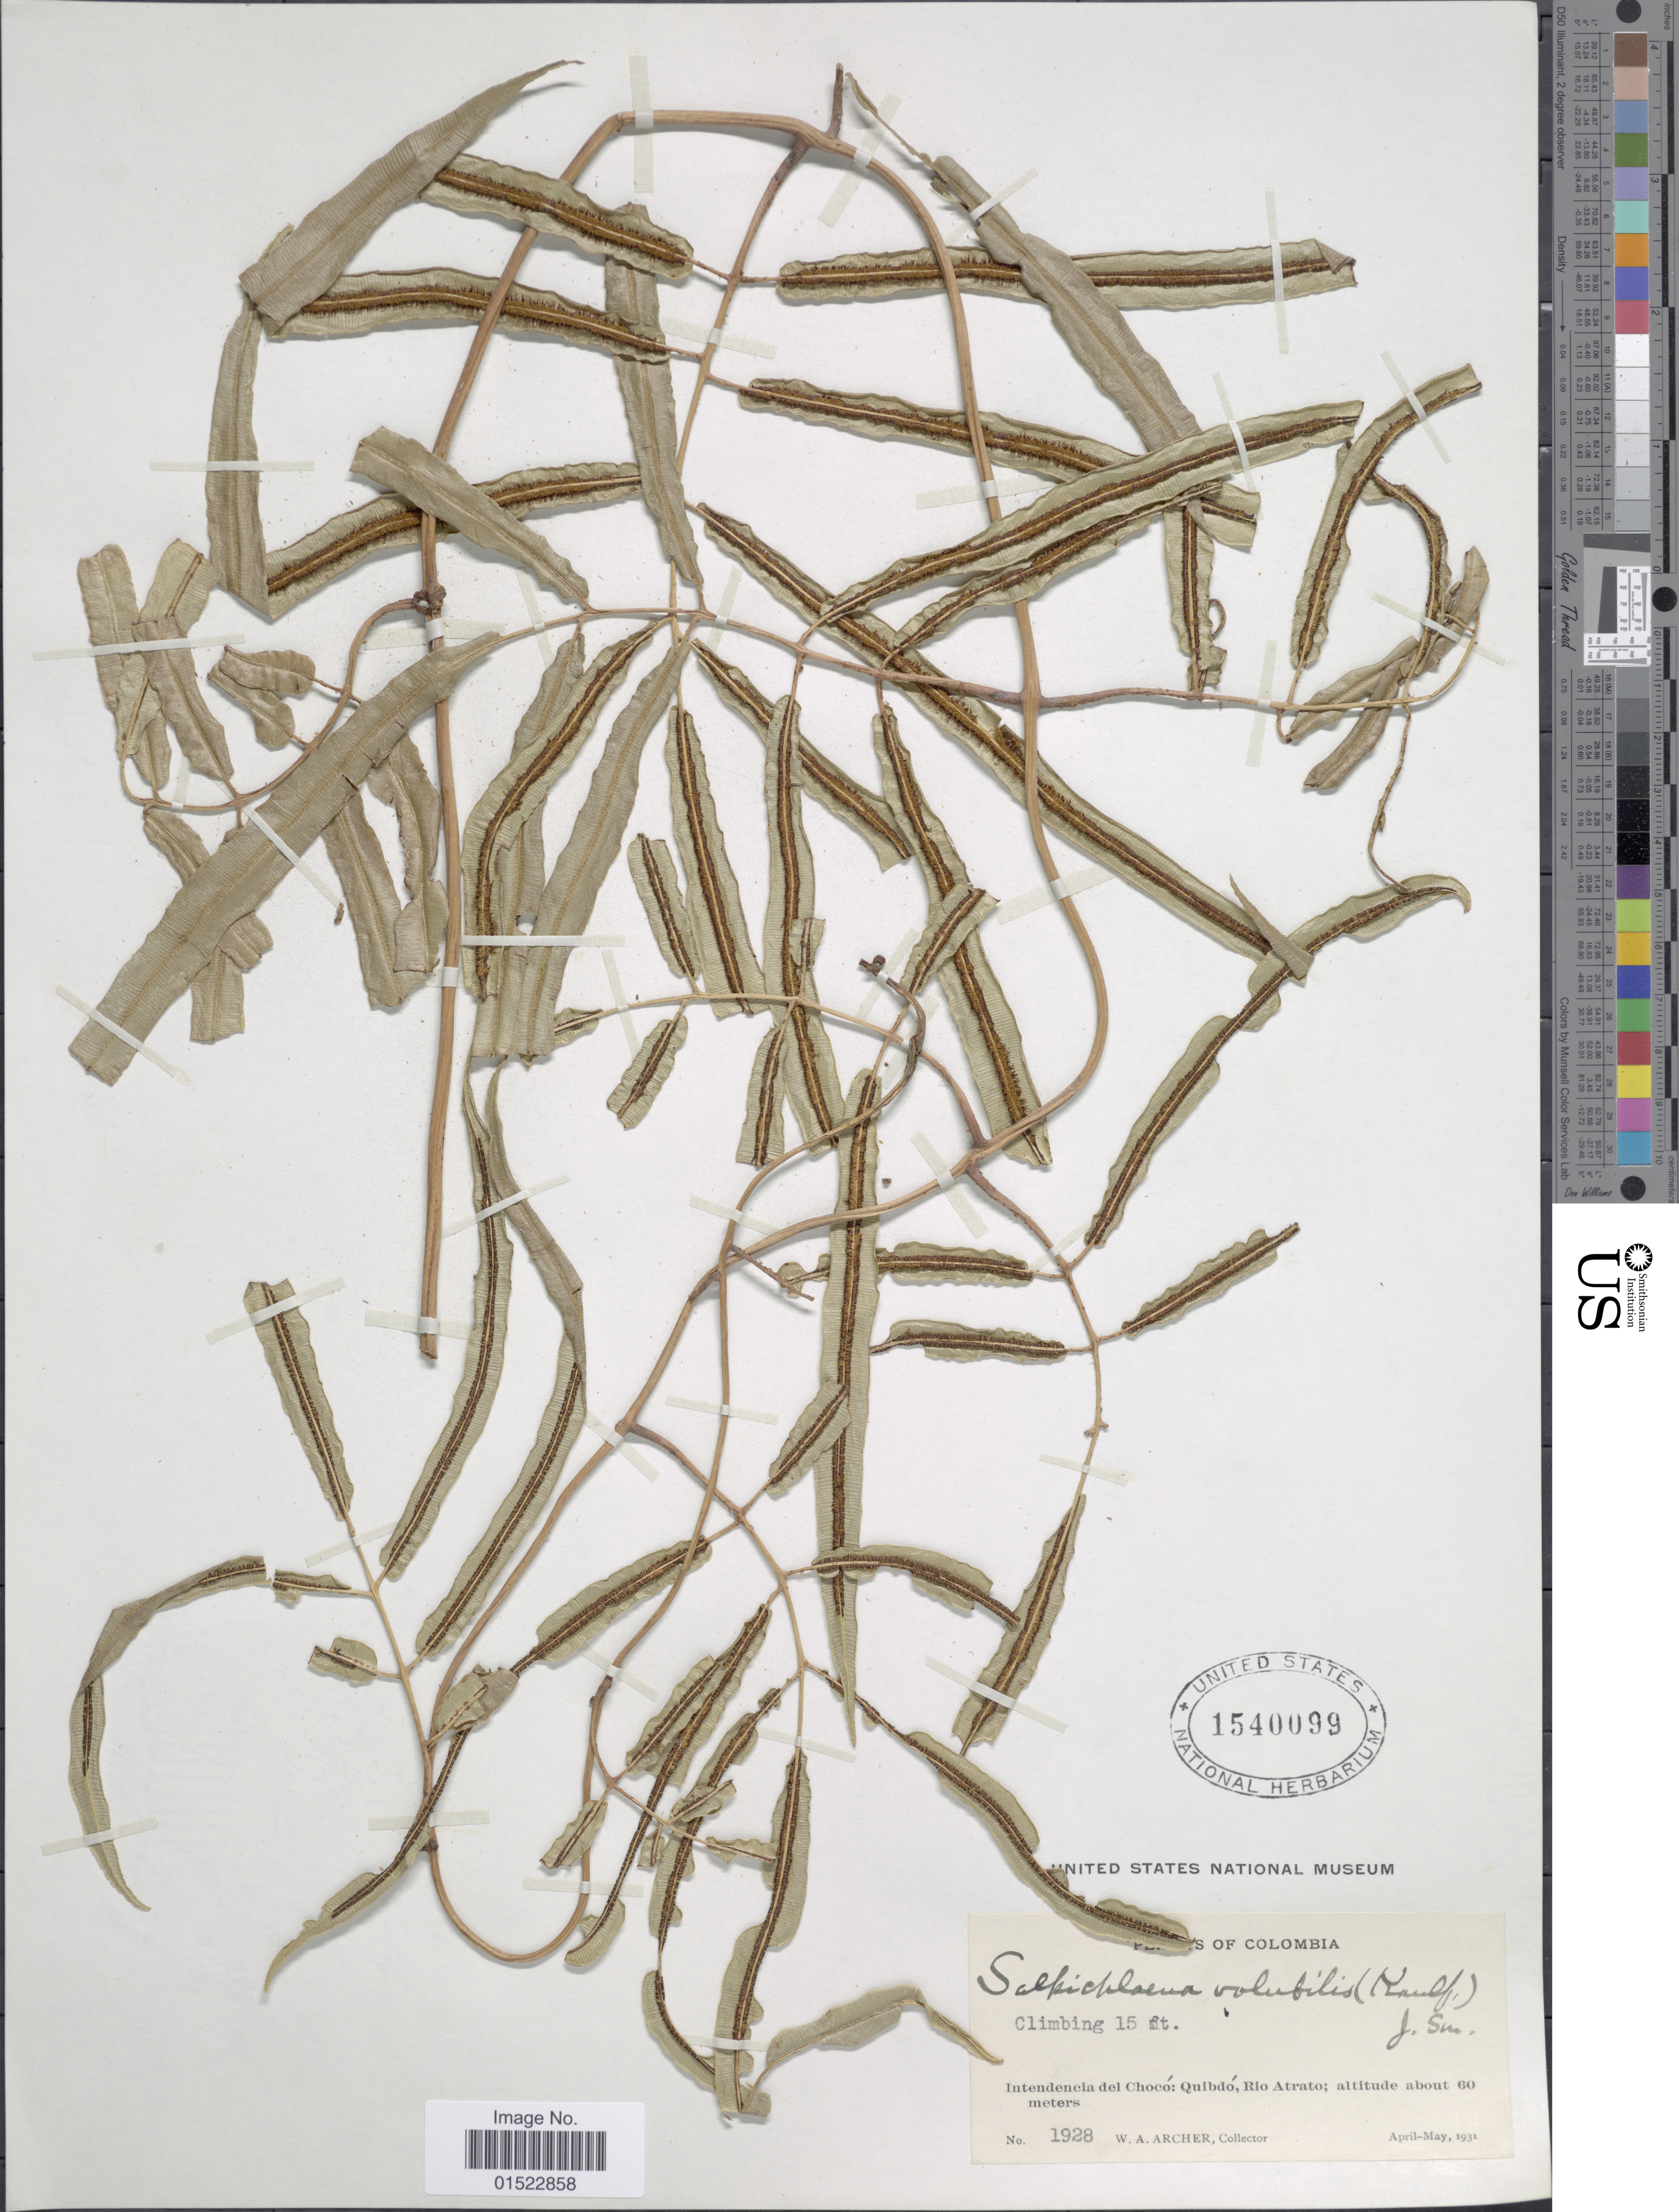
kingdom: Plantae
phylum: Tracheophyta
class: Polypodiopsida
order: Polypodiales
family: Blechnaceae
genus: Salpichlaena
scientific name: Salpichlaena volubilis subsp. volubilis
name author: (Kaulf.) J. Sm.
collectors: W. A. Archer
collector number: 1928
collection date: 1931-04/1931-05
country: Colombia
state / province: Chocó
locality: Intendencia del Choco: Quibdo Rio Atrato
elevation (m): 60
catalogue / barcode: US 1540099